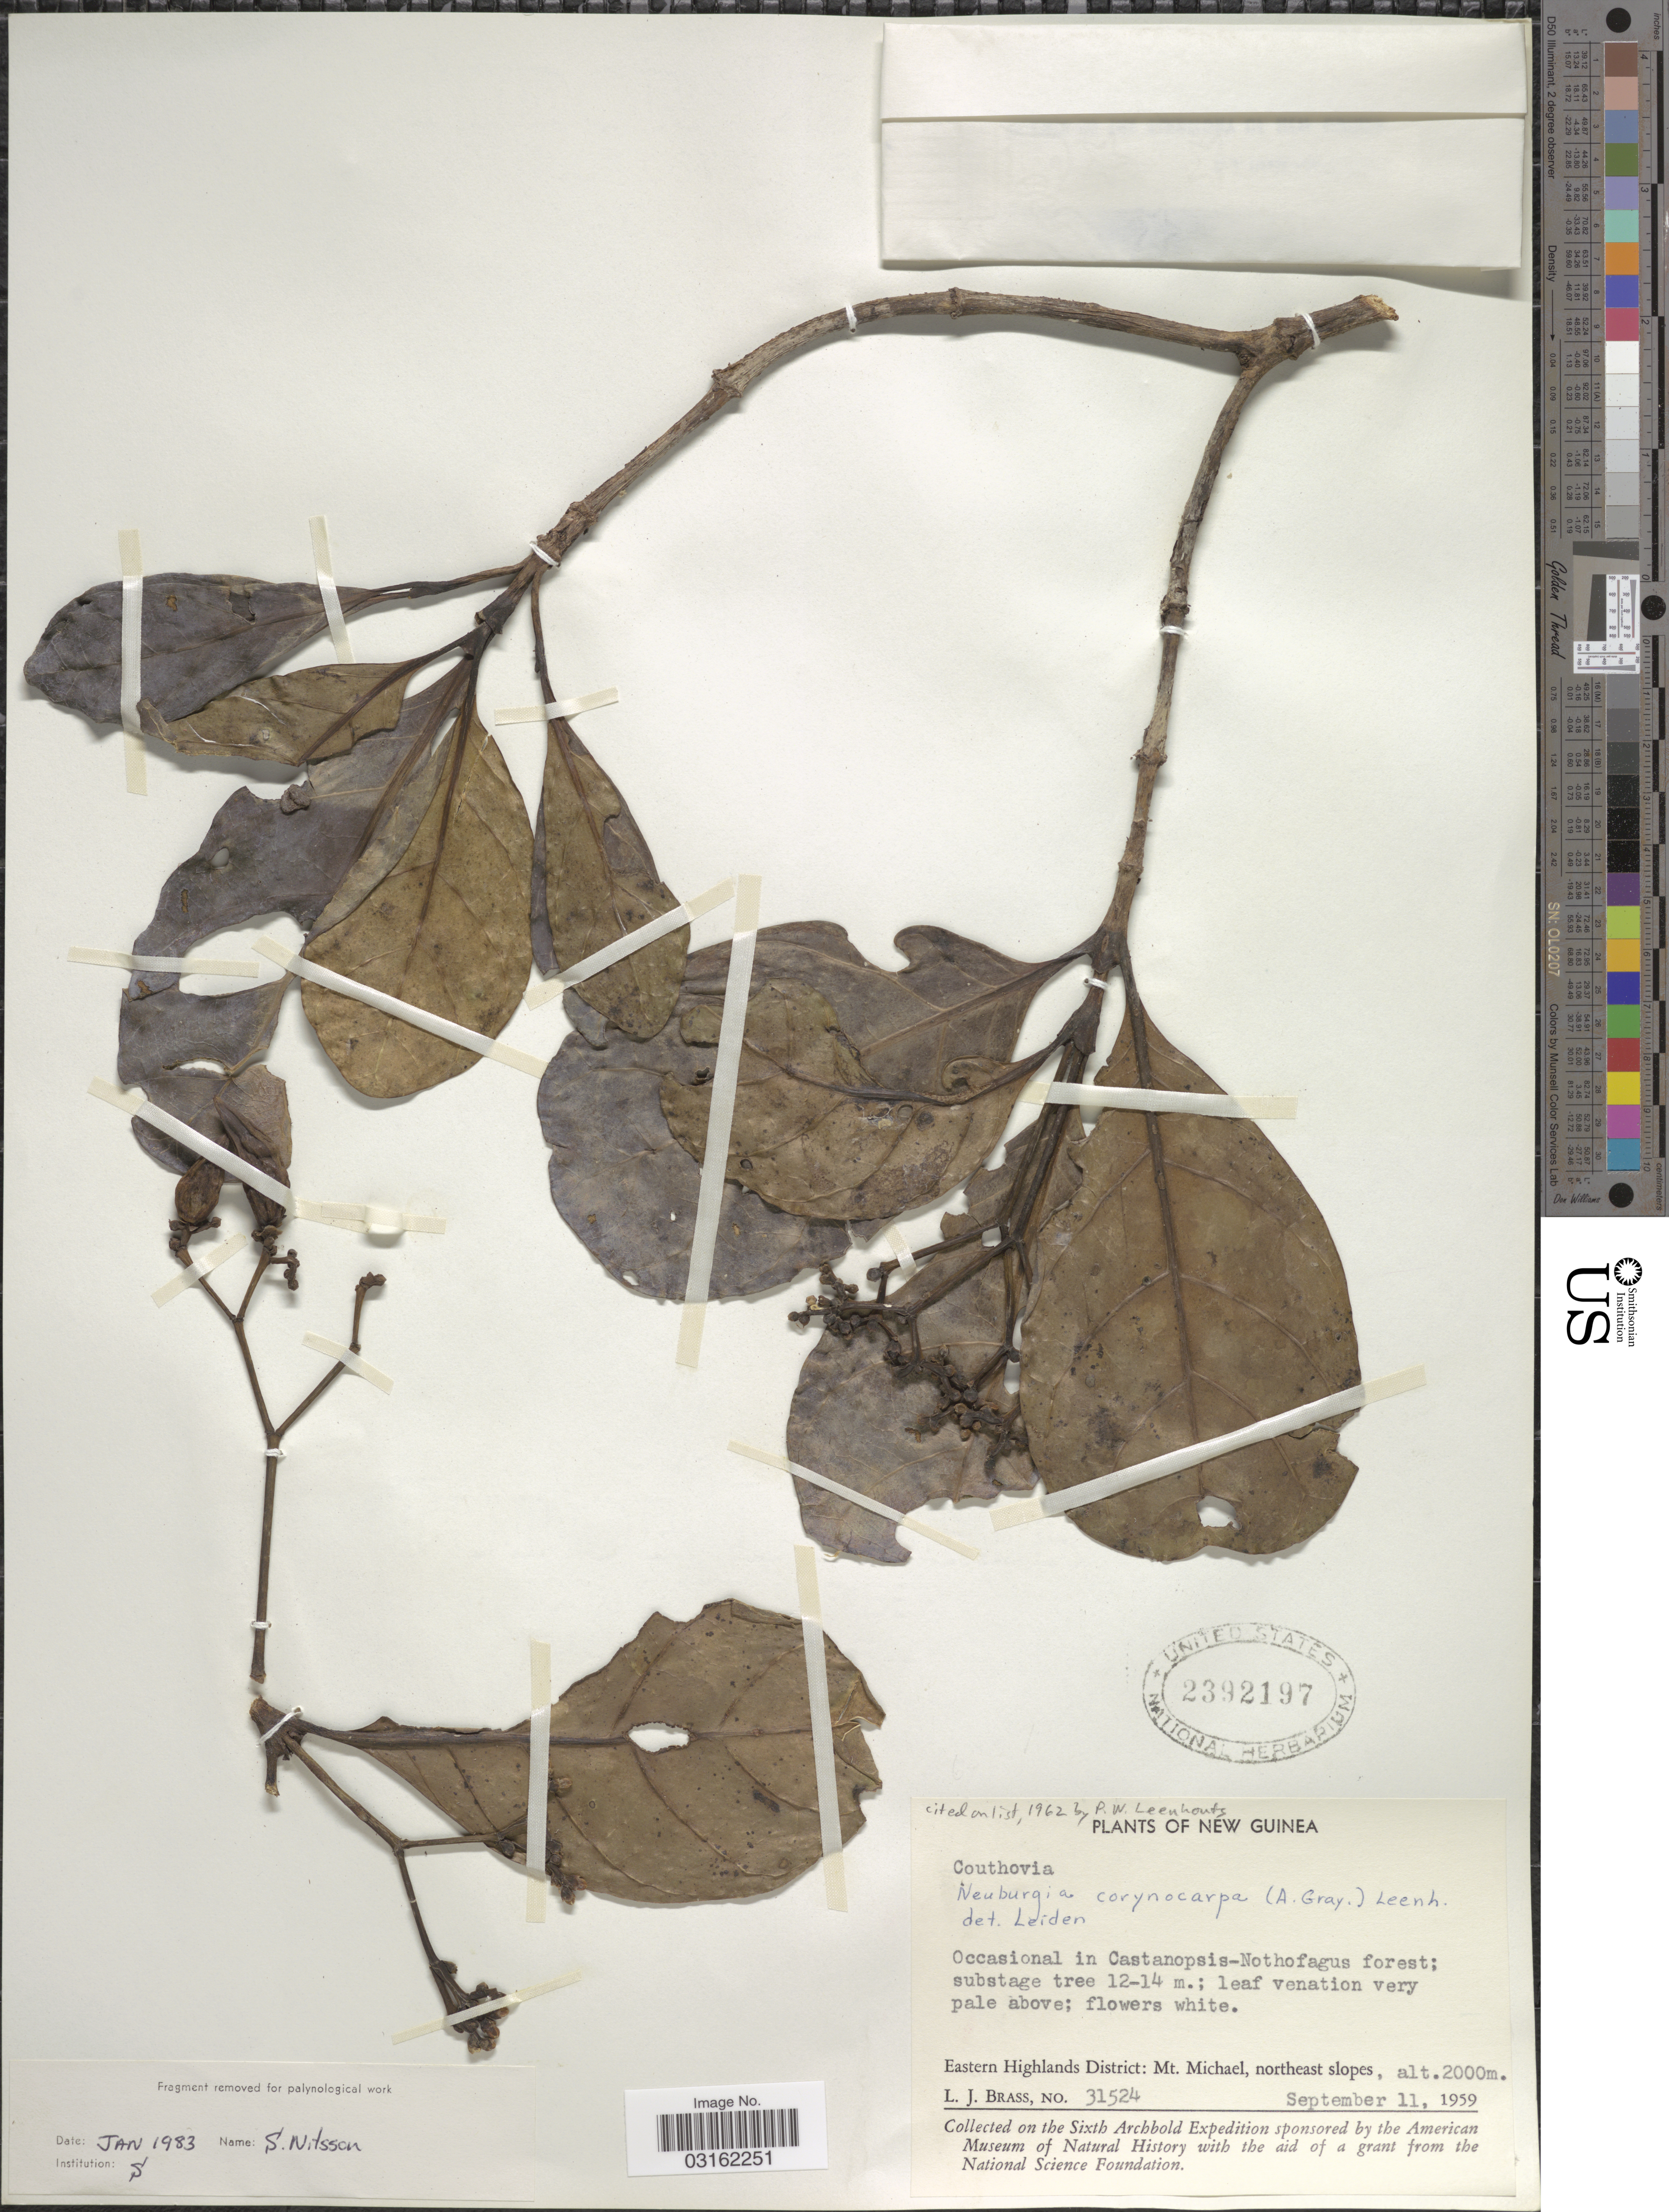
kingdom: Plantae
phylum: Tracheophyta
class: Magnoliopsida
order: Gentianales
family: Loganiaceae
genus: Neuburgia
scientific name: Neuburgia corynocarpa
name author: (A. Gray) Leenh.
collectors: L. J. Brass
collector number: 31524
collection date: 1959-09-11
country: Papua New Guinea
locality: New Guinea, Eastern Highlands District: Mt. Michael, northeast slopes.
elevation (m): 2000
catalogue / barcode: US 2392197